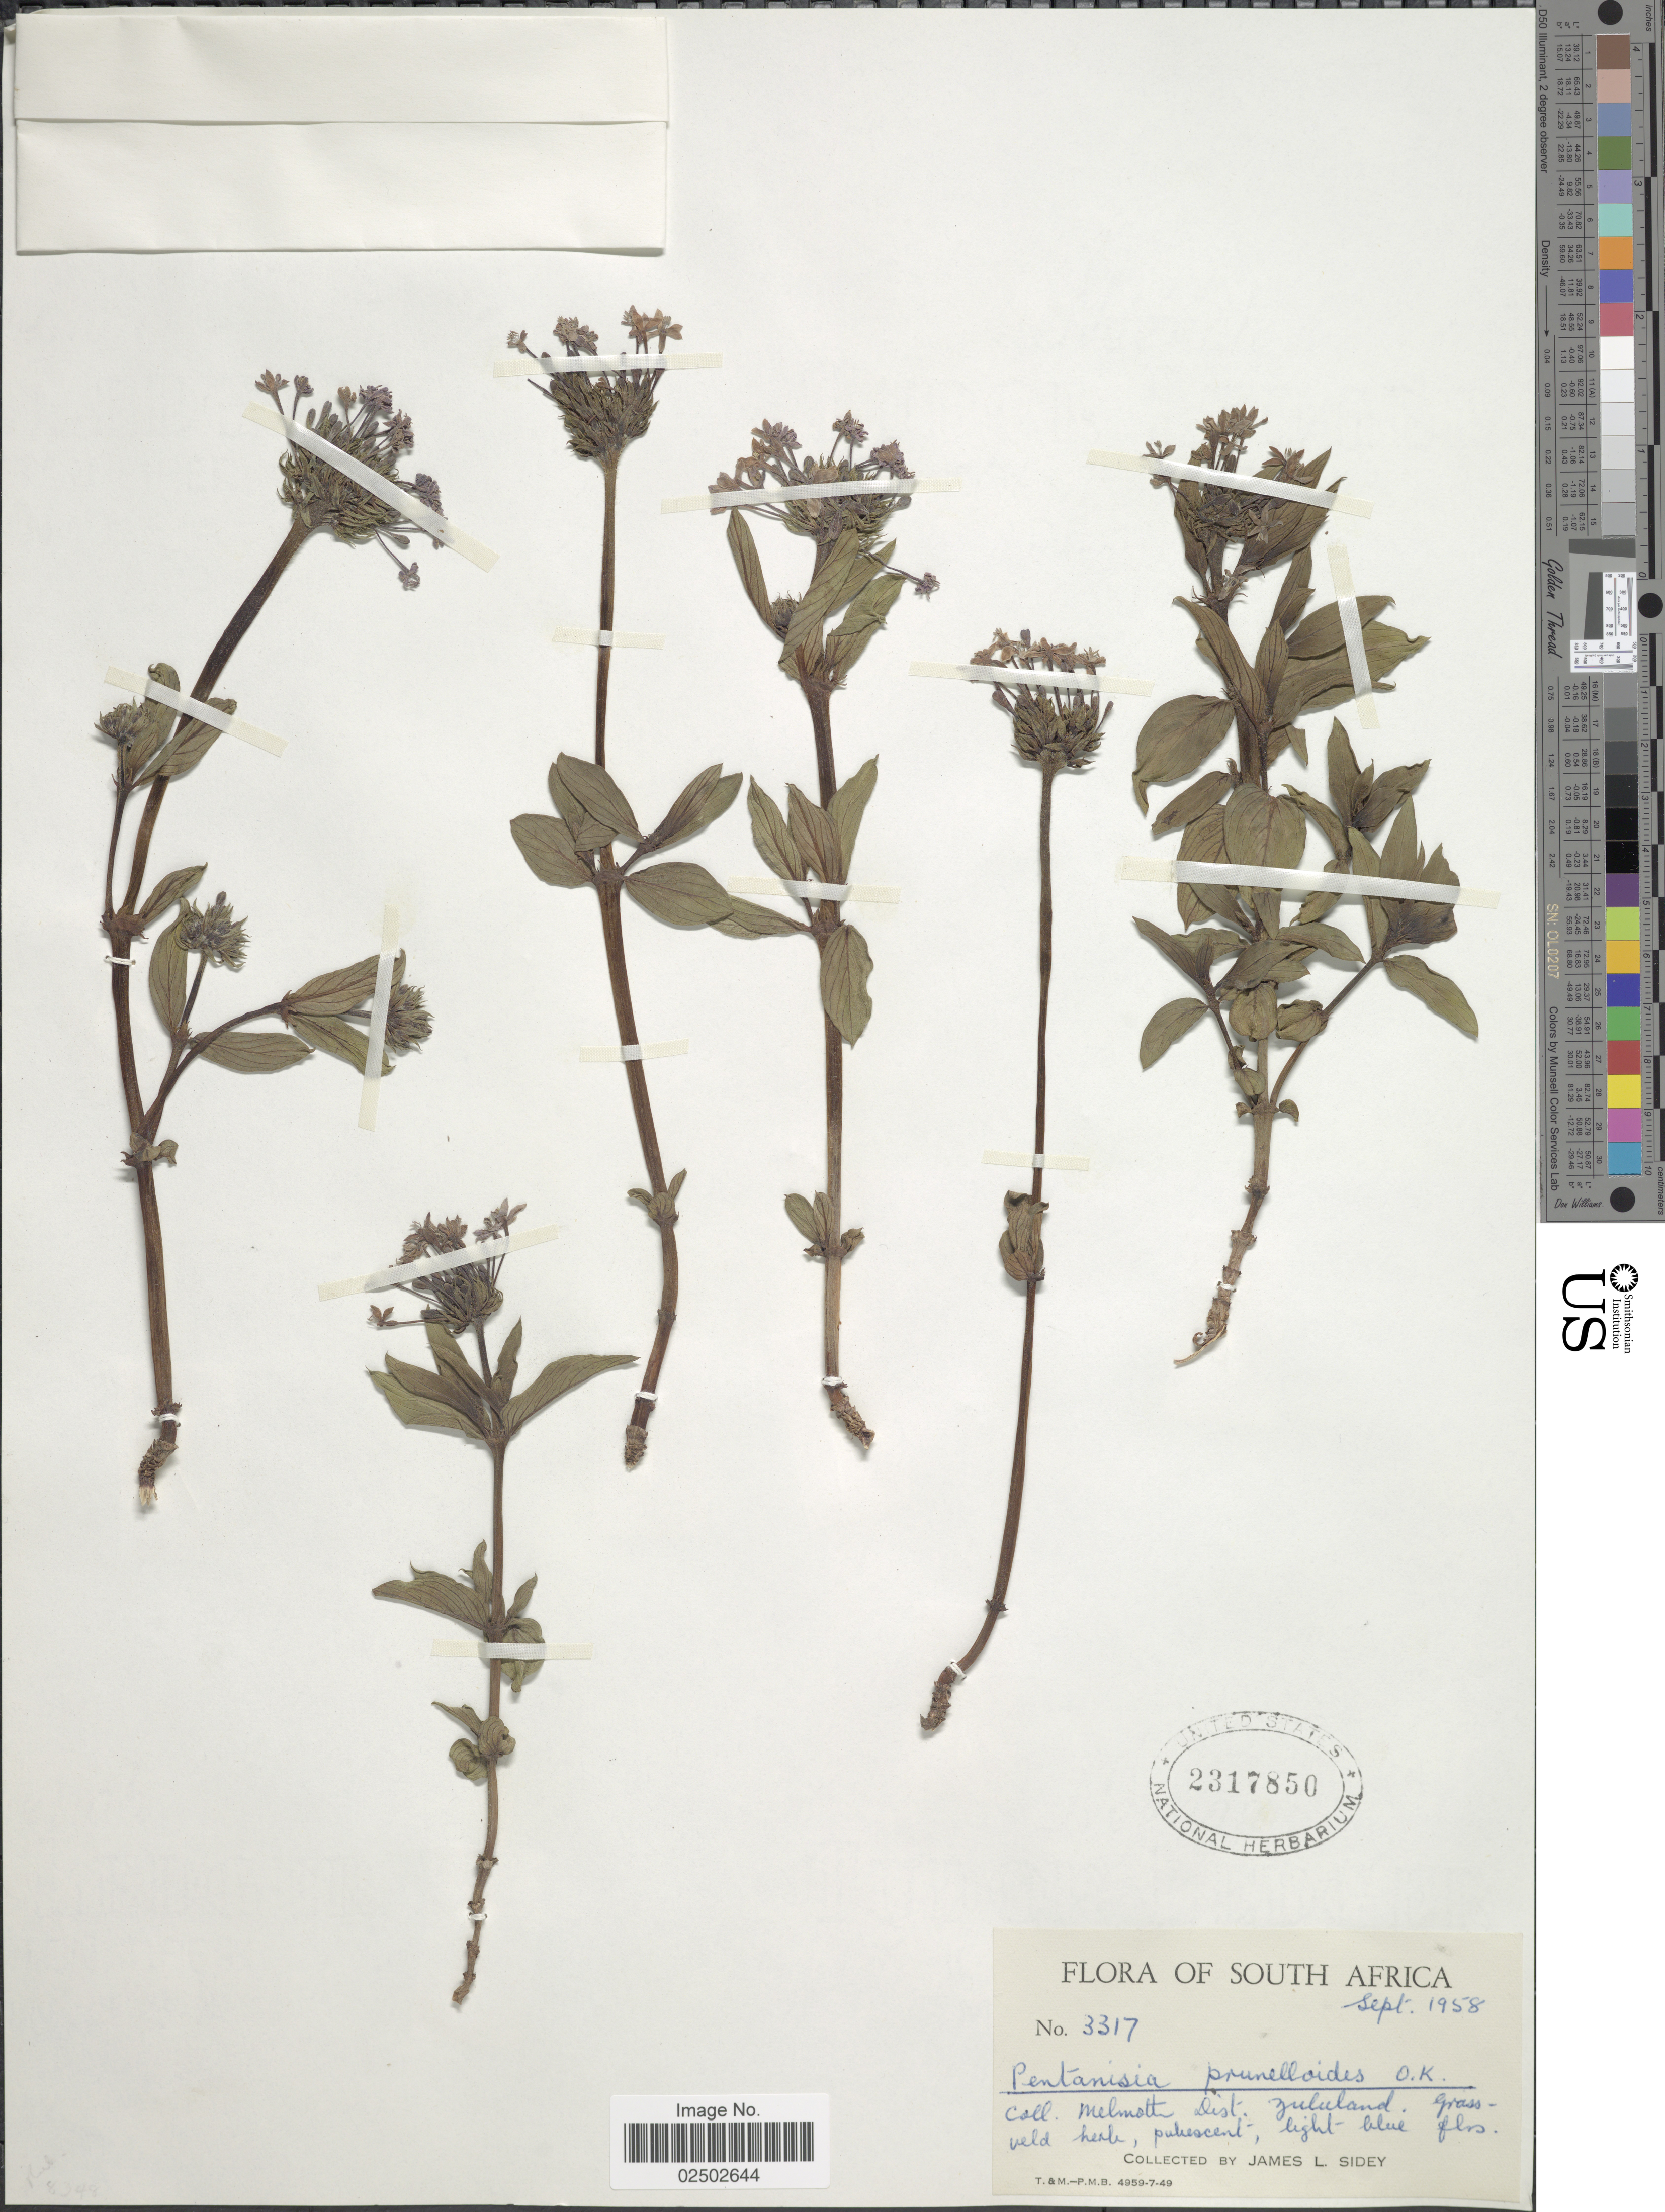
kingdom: Plantae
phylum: Tracheophyta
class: Magnoliopsida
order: Gentianales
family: Rubiaceae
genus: Pentanisia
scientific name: Pentanisia prunelloides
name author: (Klotzsch) Walp.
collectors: J. L. Sidey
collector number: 3317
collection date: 1958-09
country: South Africa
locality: Coll. Melmoth Dist., Zululand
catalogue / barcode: US 2317850